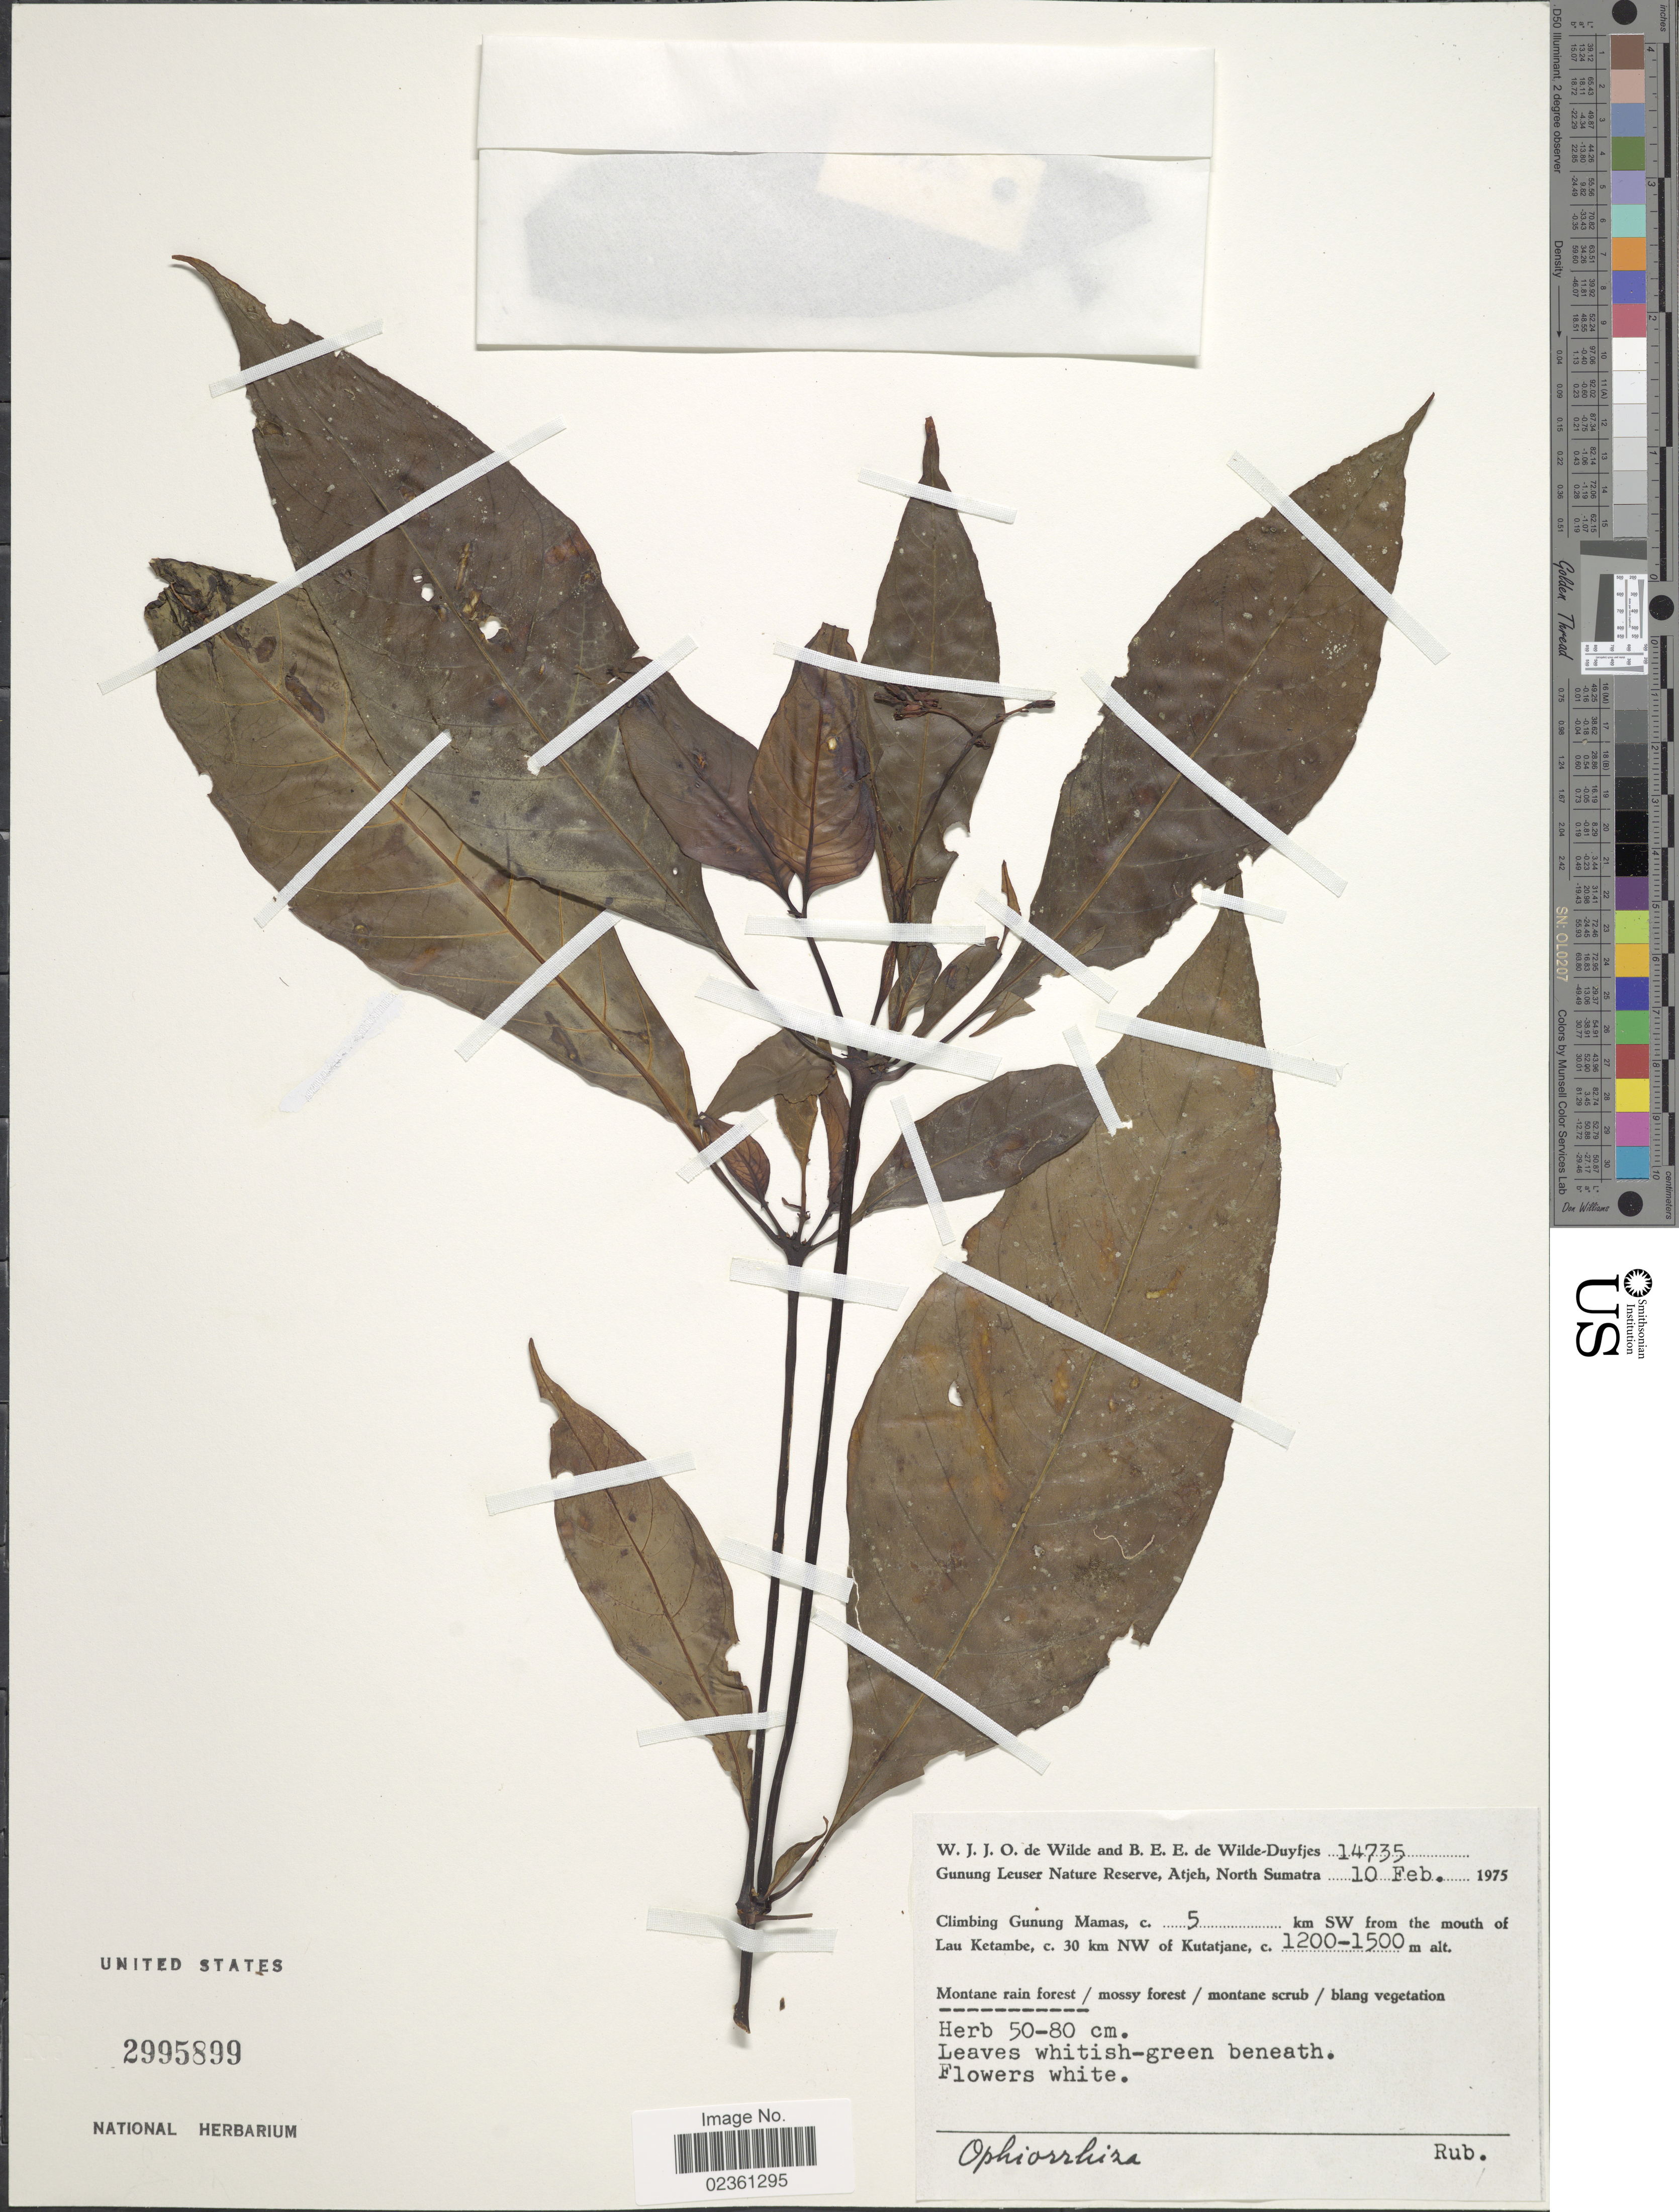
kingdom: Plantae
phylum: Tracheophyta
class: Magnoliopsida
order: Gentianales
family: Rubiaceae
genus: Ophiorrhiza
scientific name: Ophiorrhiza sp.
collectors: W. J. de Wilde & B. E. de Wilde-Duyfjes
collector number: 14735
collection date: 1975-02-10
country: Indonesia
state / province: Sumatra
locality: Gunung Leuser Nature Reserve, Atjeh, North Sumatra, Climbing Gunung Mamas, c. 5 km SW from the mouth of Lau Ketambe, c. 30 km NW of Kutatjane.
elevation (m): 1200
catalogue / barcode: US 2995899